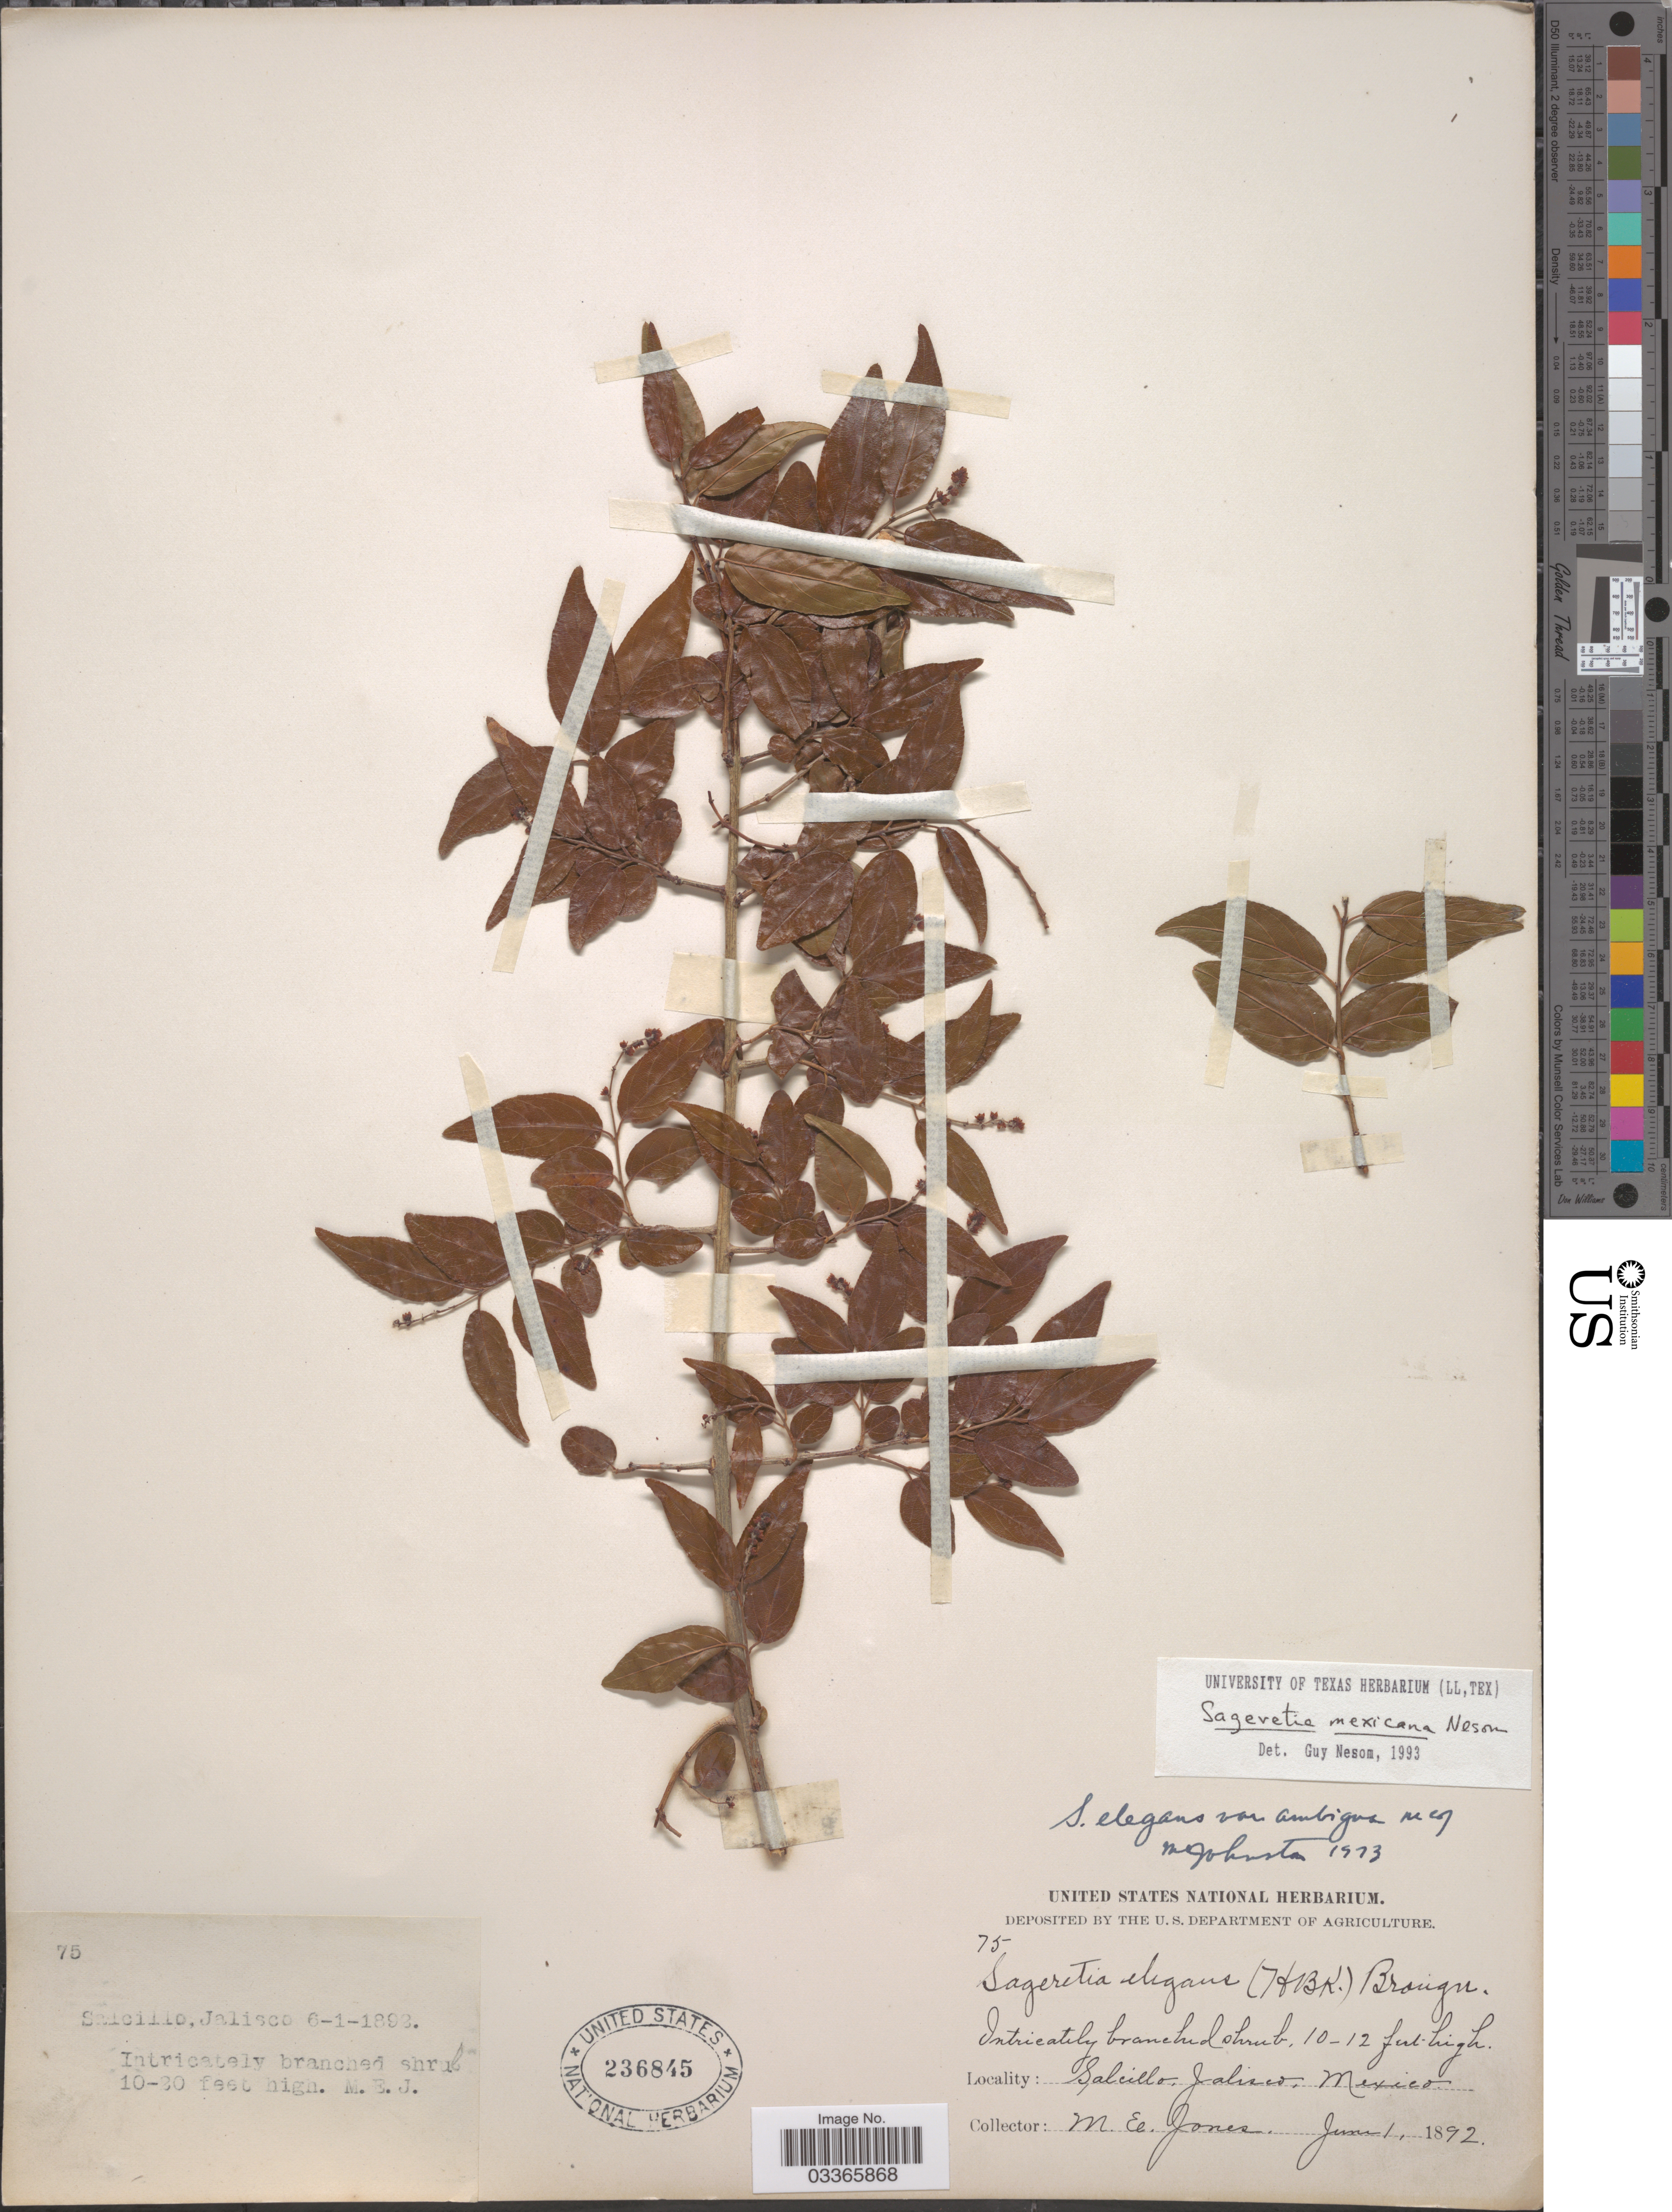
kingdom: Plantae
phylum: Tracheophyta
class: Magnoliopsida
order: Rosales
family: Rhamnaceae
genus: Sageretia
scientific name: Sageretia mexicana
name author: G.L. Nesom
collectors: M. E. Jones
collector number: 75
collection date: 1892-06-01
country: Mexico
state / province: Jalisco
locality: Salcillo.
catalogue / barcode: US 236845